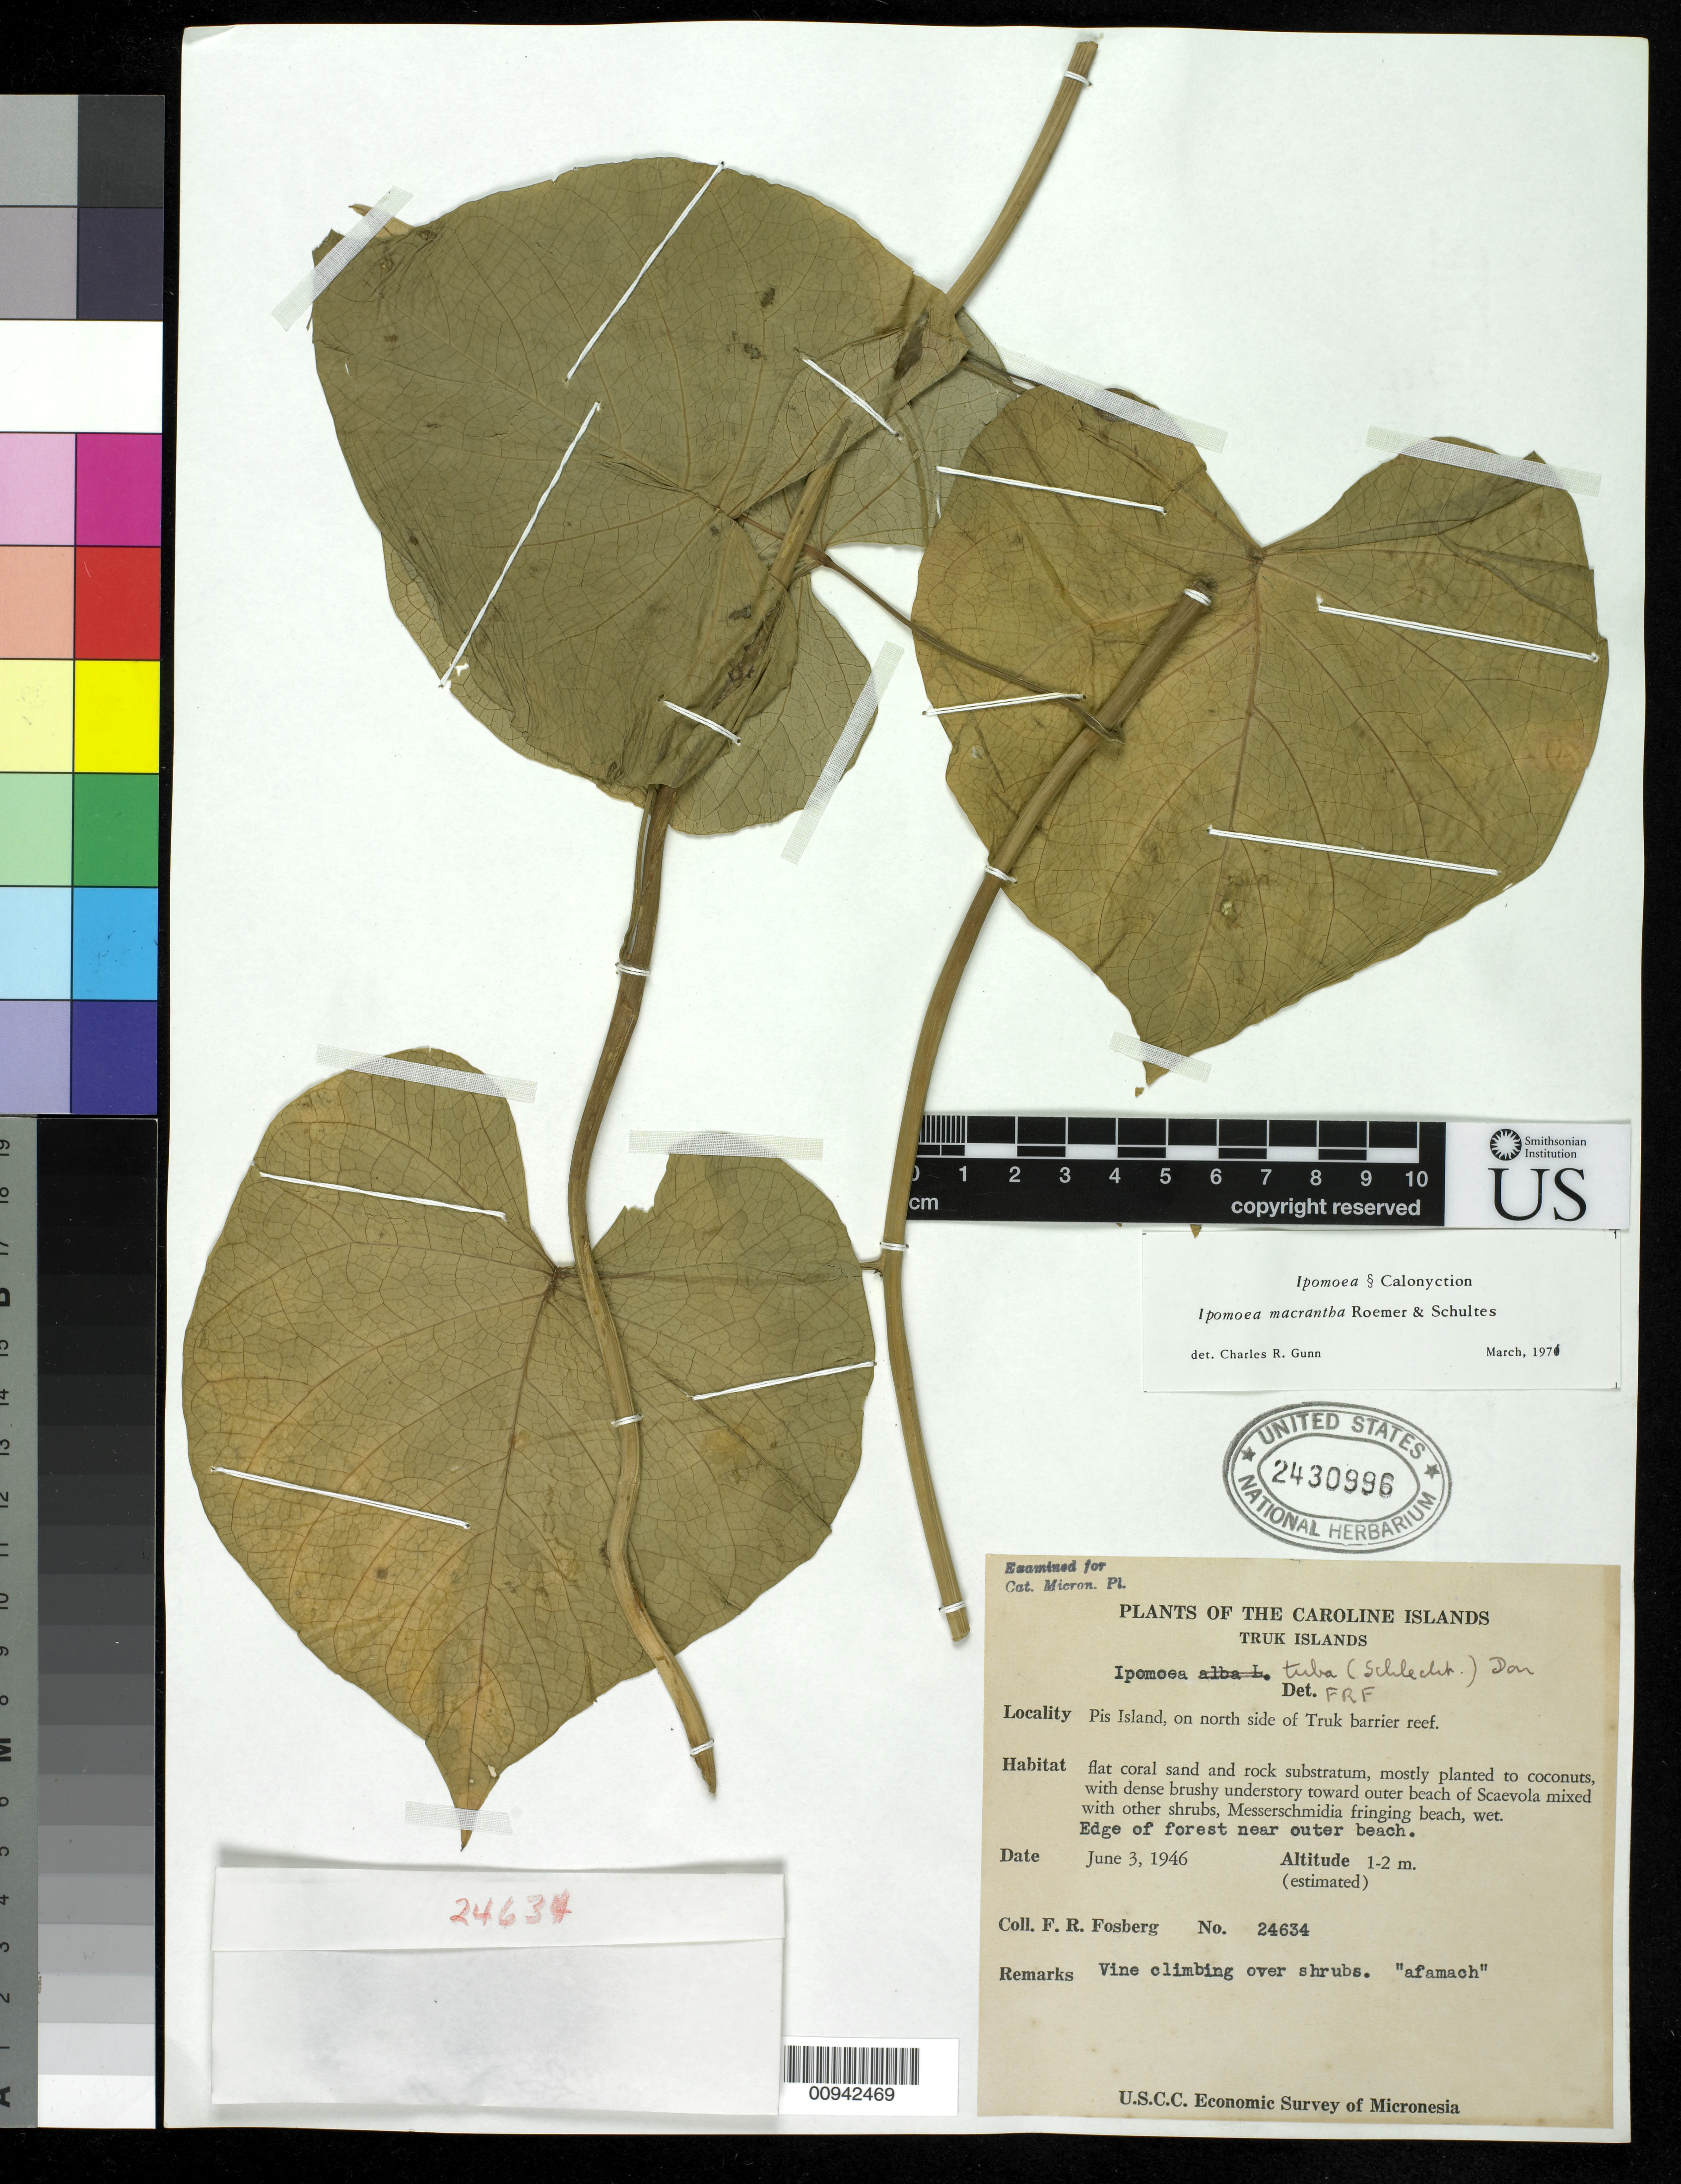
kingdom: Plantae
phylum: Tracheophyta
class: Magnoliopsida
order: Solanales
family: Convolvulaceae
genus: Ipomoea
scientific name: Ipomoea violacea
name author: L.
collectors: F. R. Fosberg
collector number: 24634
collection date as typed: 03 Jun 1946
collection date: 1946-06-03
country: Micronesia, Federated States of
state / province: Truk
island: Losap Atoll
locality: on north side of Truk barrier reef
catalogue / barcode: US 2430996